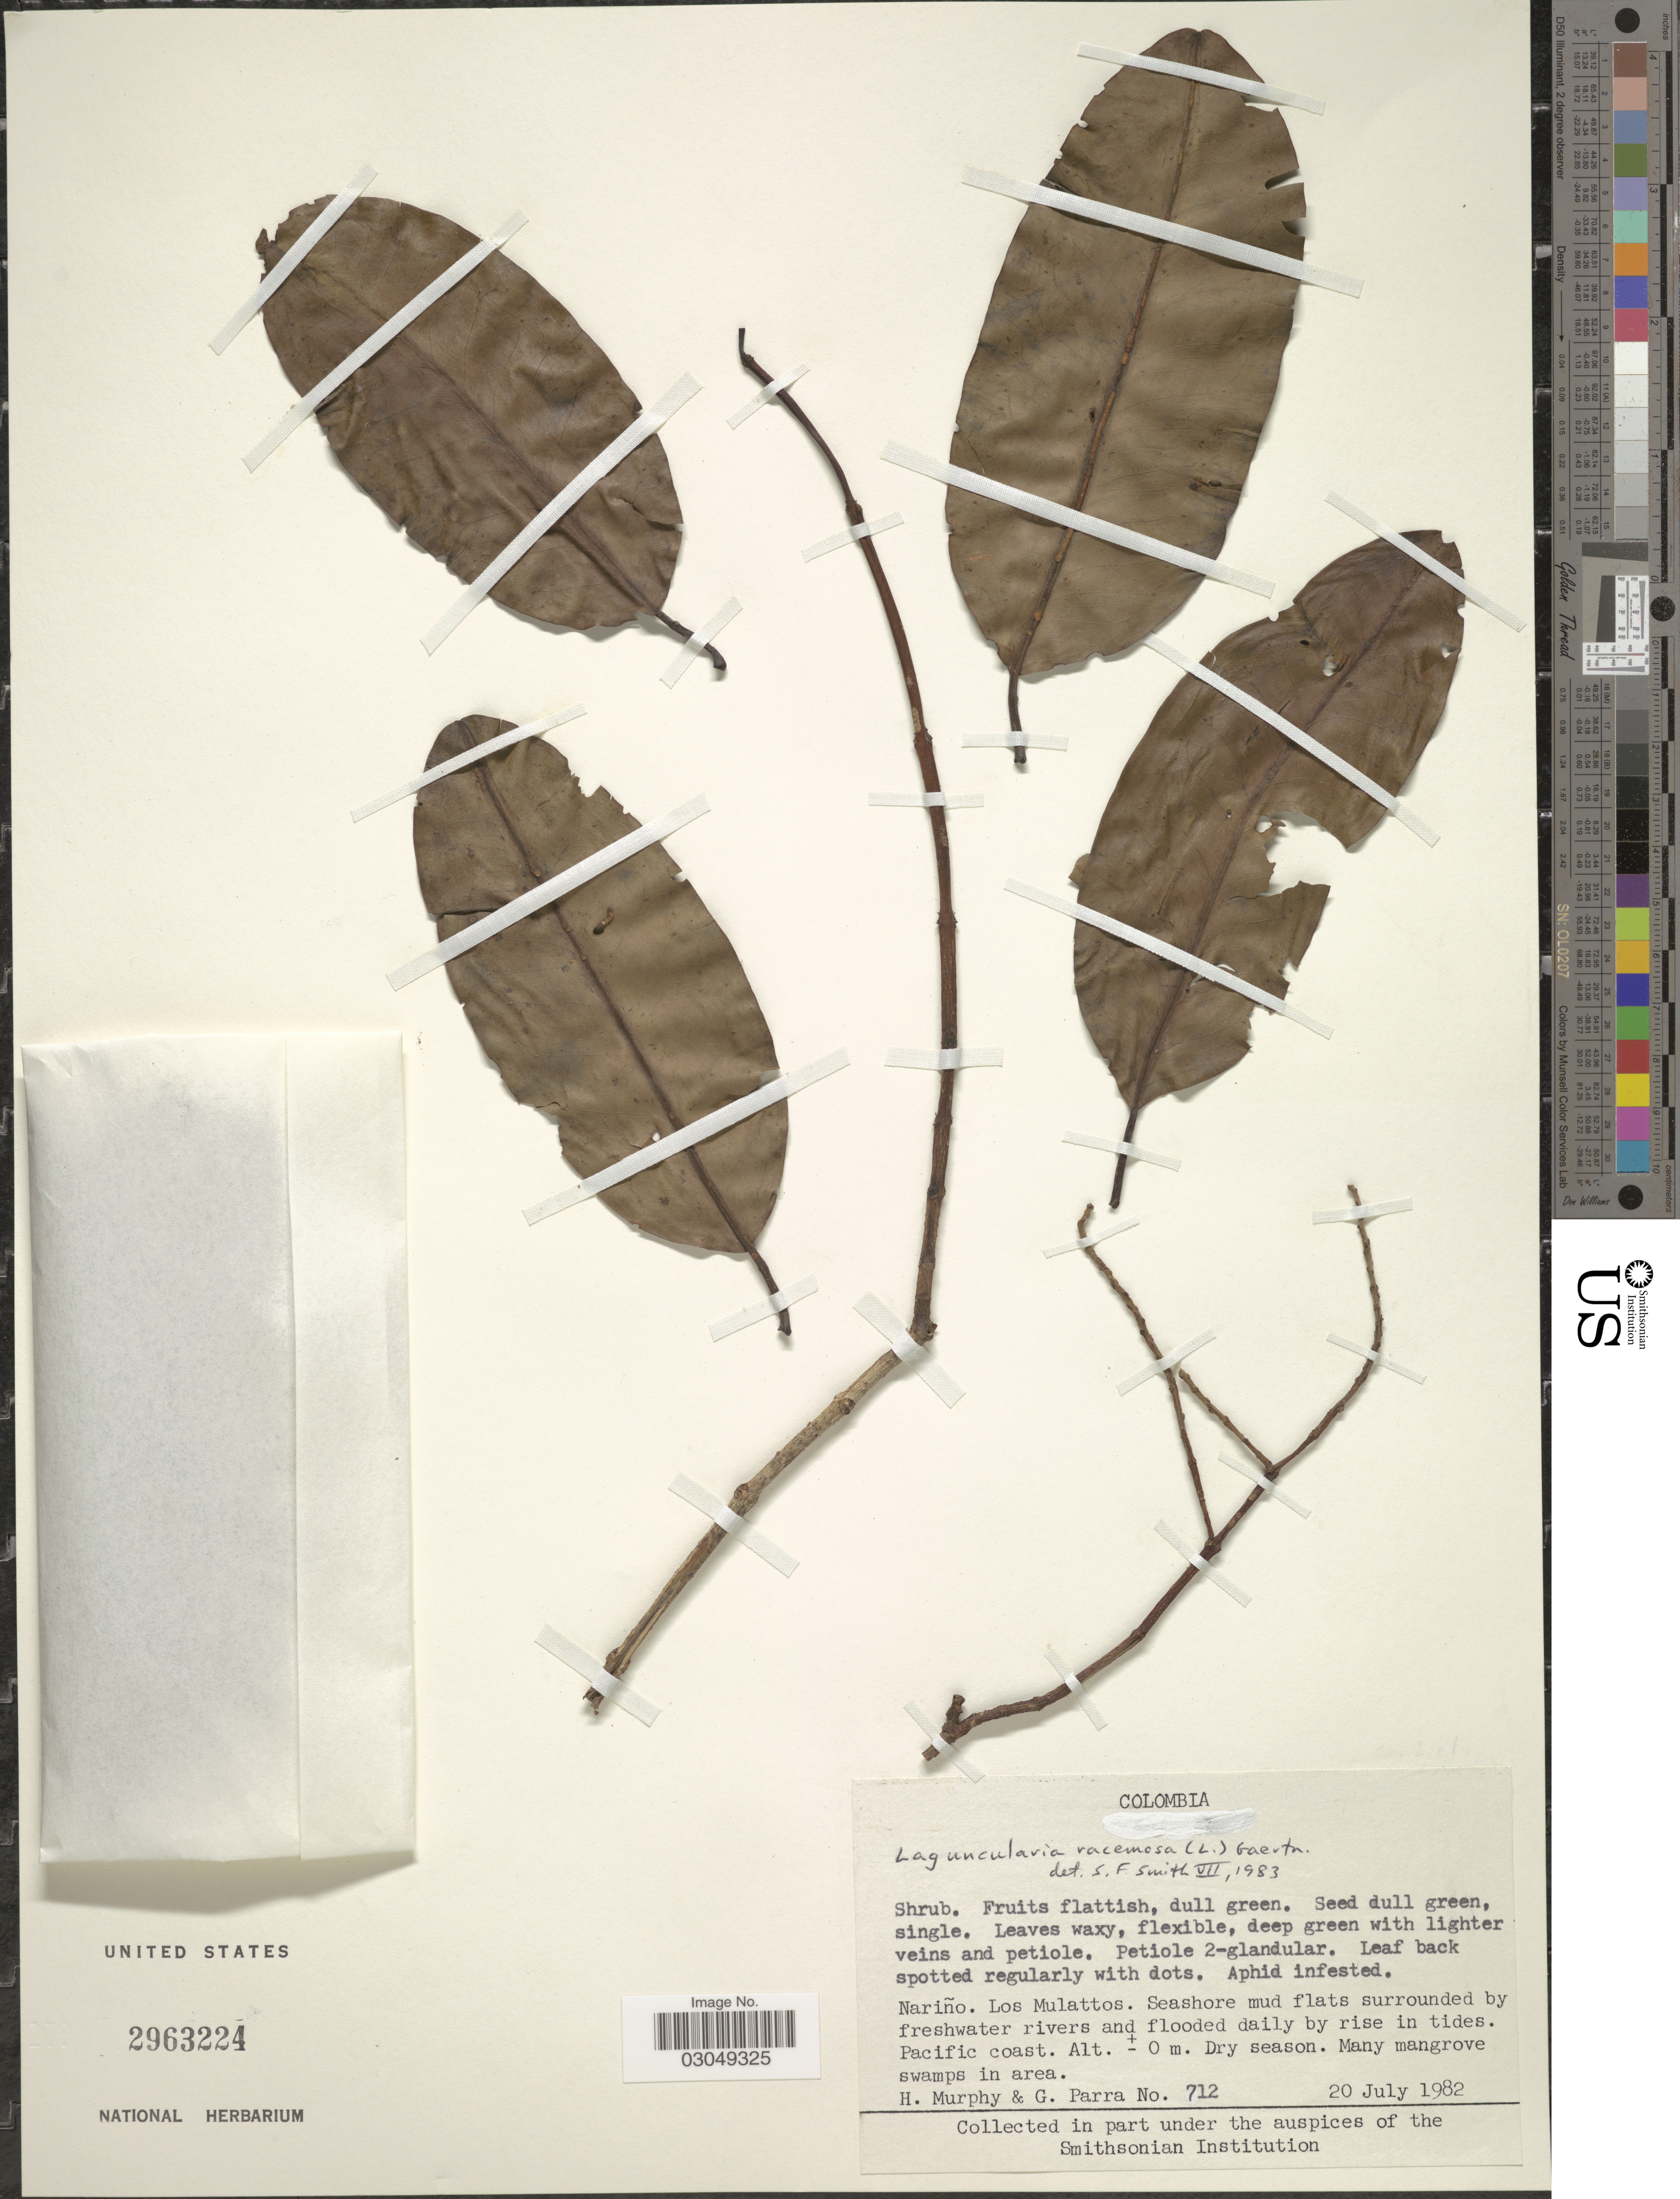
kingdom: Plantae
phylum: Tracheophyta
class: Magnoliopsida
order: Myrtales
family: Combretaceae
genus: Laguncularia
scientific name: Laguncularia racemosa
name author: (L.) C.F. Gaertn.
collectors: H. Murphy & G. Parra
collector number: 712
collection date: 1982-07-20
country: Colombia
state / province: Nariño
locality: Los Mulattos. Pacific coast.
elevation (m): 0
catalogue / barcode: US 2963224